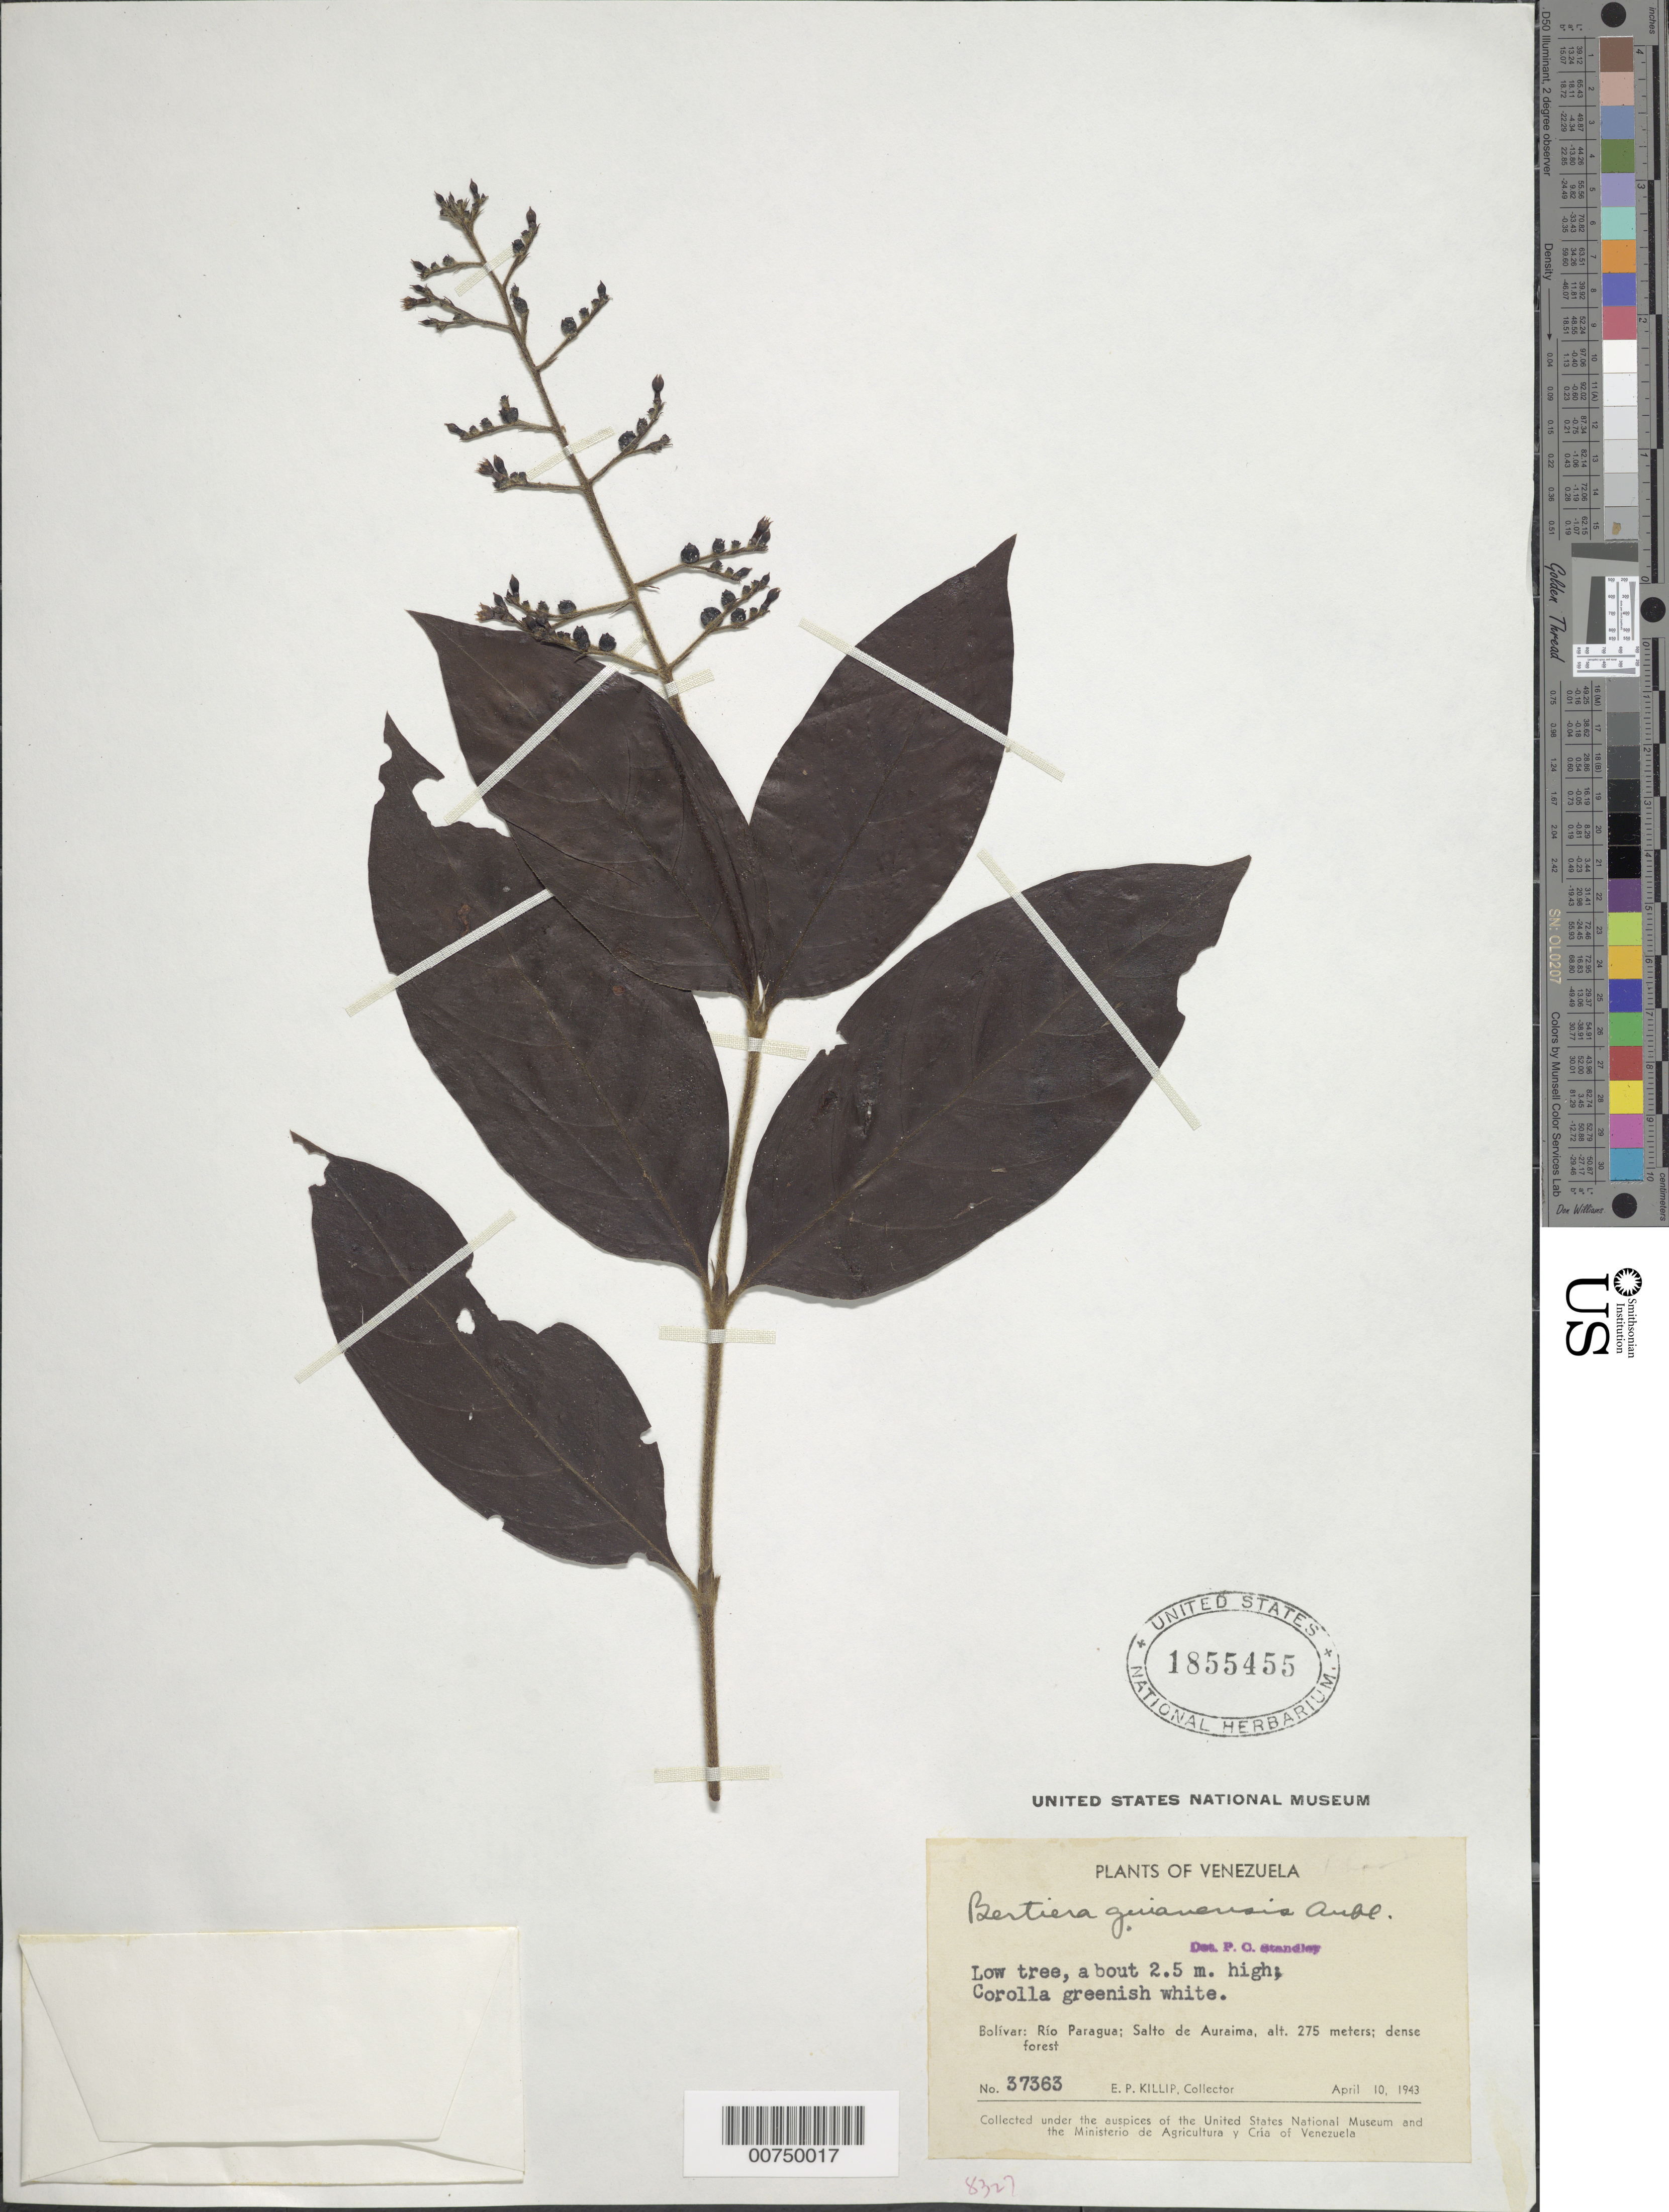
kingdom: Plantae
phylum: Tracheophyta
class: Magnoliopsida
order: Gentianales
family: Rubiaceae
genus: Bertiera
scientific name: Bertiera guianensis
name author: Aubl.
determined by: Standley, Paul C.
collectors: E. P. Killip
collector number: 37363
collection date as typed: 10-Apr-43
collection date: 1943-04-10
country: Venezuela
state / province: Bolívar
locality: Salto de Auraima, Río Paragua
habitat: Dense forest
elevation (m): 275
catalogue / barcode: US 1855455